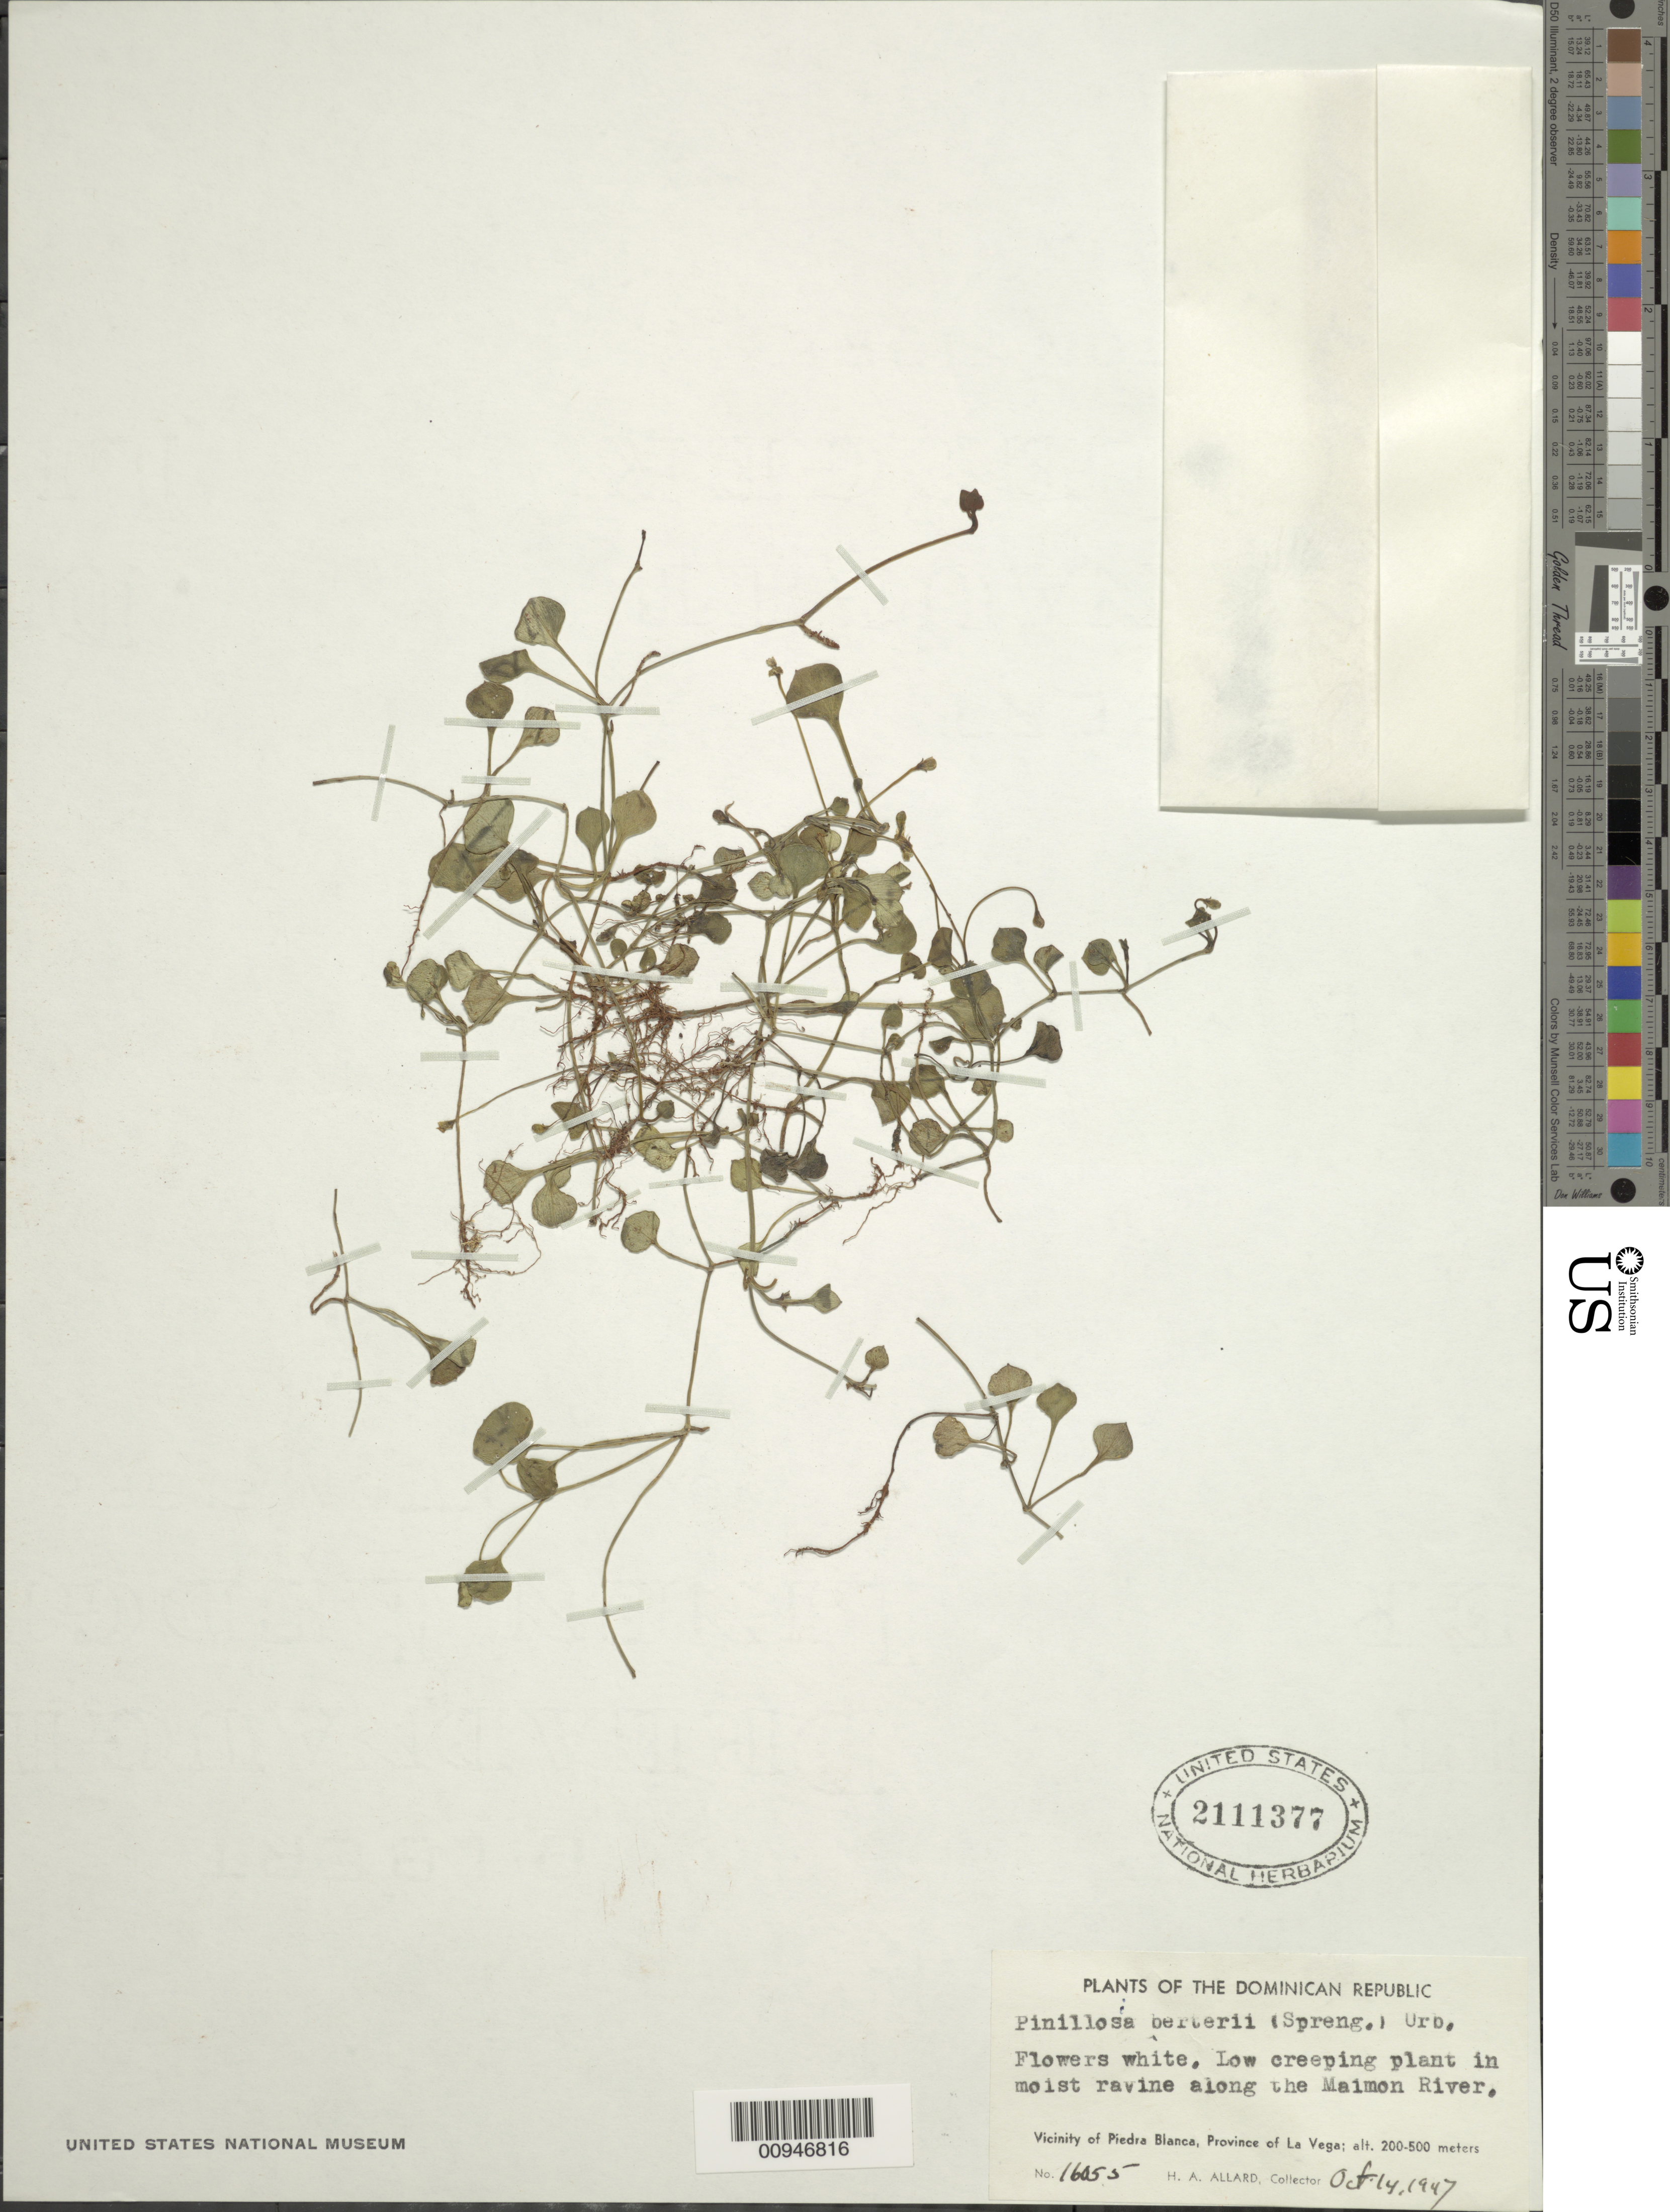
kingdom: Plantae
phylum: Tracheophyta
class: Magnoliopsida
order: Asterales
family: Asteraceae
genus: Pinillosia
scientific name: Pinillosia berteri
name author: (Spreng.) Urb.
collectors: H. A. Allard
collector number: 16055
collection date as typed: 14 Oct 1947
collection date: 1947-10-14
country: Dominican Republic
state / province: La Vega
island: Hispaniola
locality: Vicinity of Piedra Blanca, along the Maimon River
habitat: In moist ravine along river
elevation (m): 200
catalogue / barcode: US 2111377